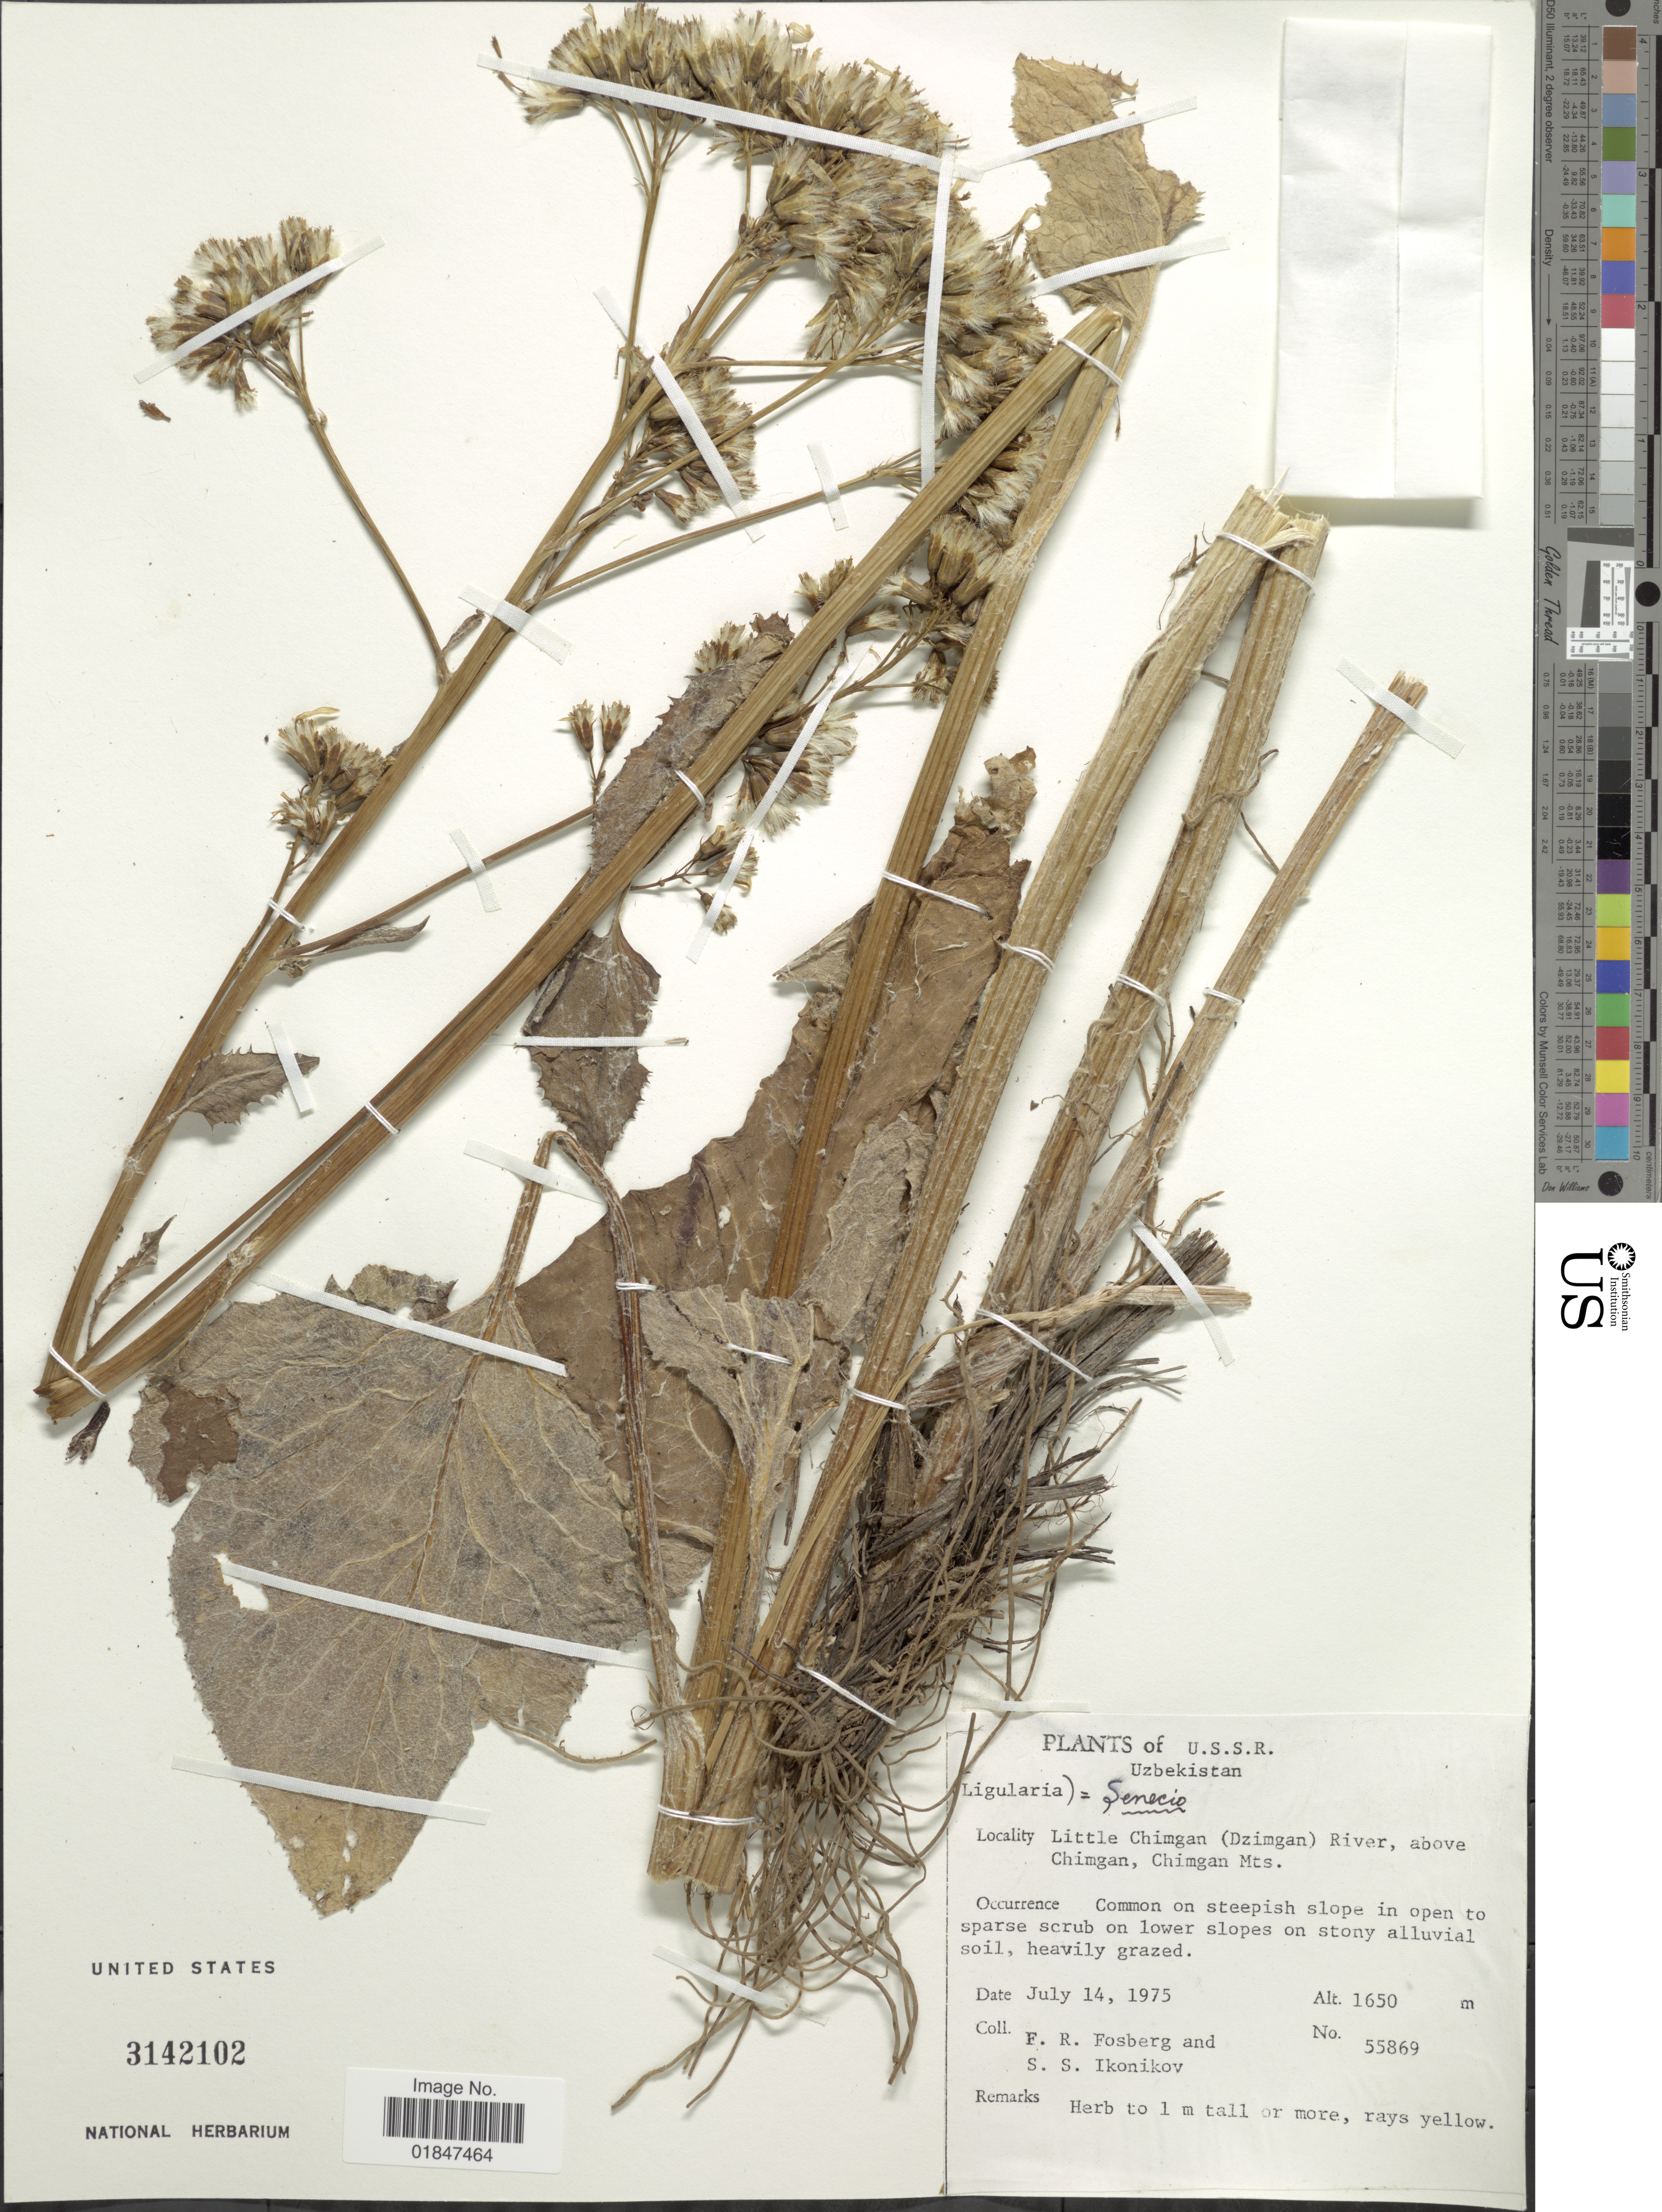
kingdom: Plantae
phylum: Tracheophyta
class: Magnoliopsida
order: Asterales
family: Asteraceae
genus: Ligularia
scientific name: Ligularia sp.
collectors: F. R. Fosberg & S. Ikonnikov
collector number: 55869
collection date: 1975-07-14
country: Uzbekistan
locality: U.S.S.R., Little Chimgan (Dzimgan) River, above Chimgan, Chimgan Mts.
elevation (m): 1650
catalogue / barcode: US 3142102